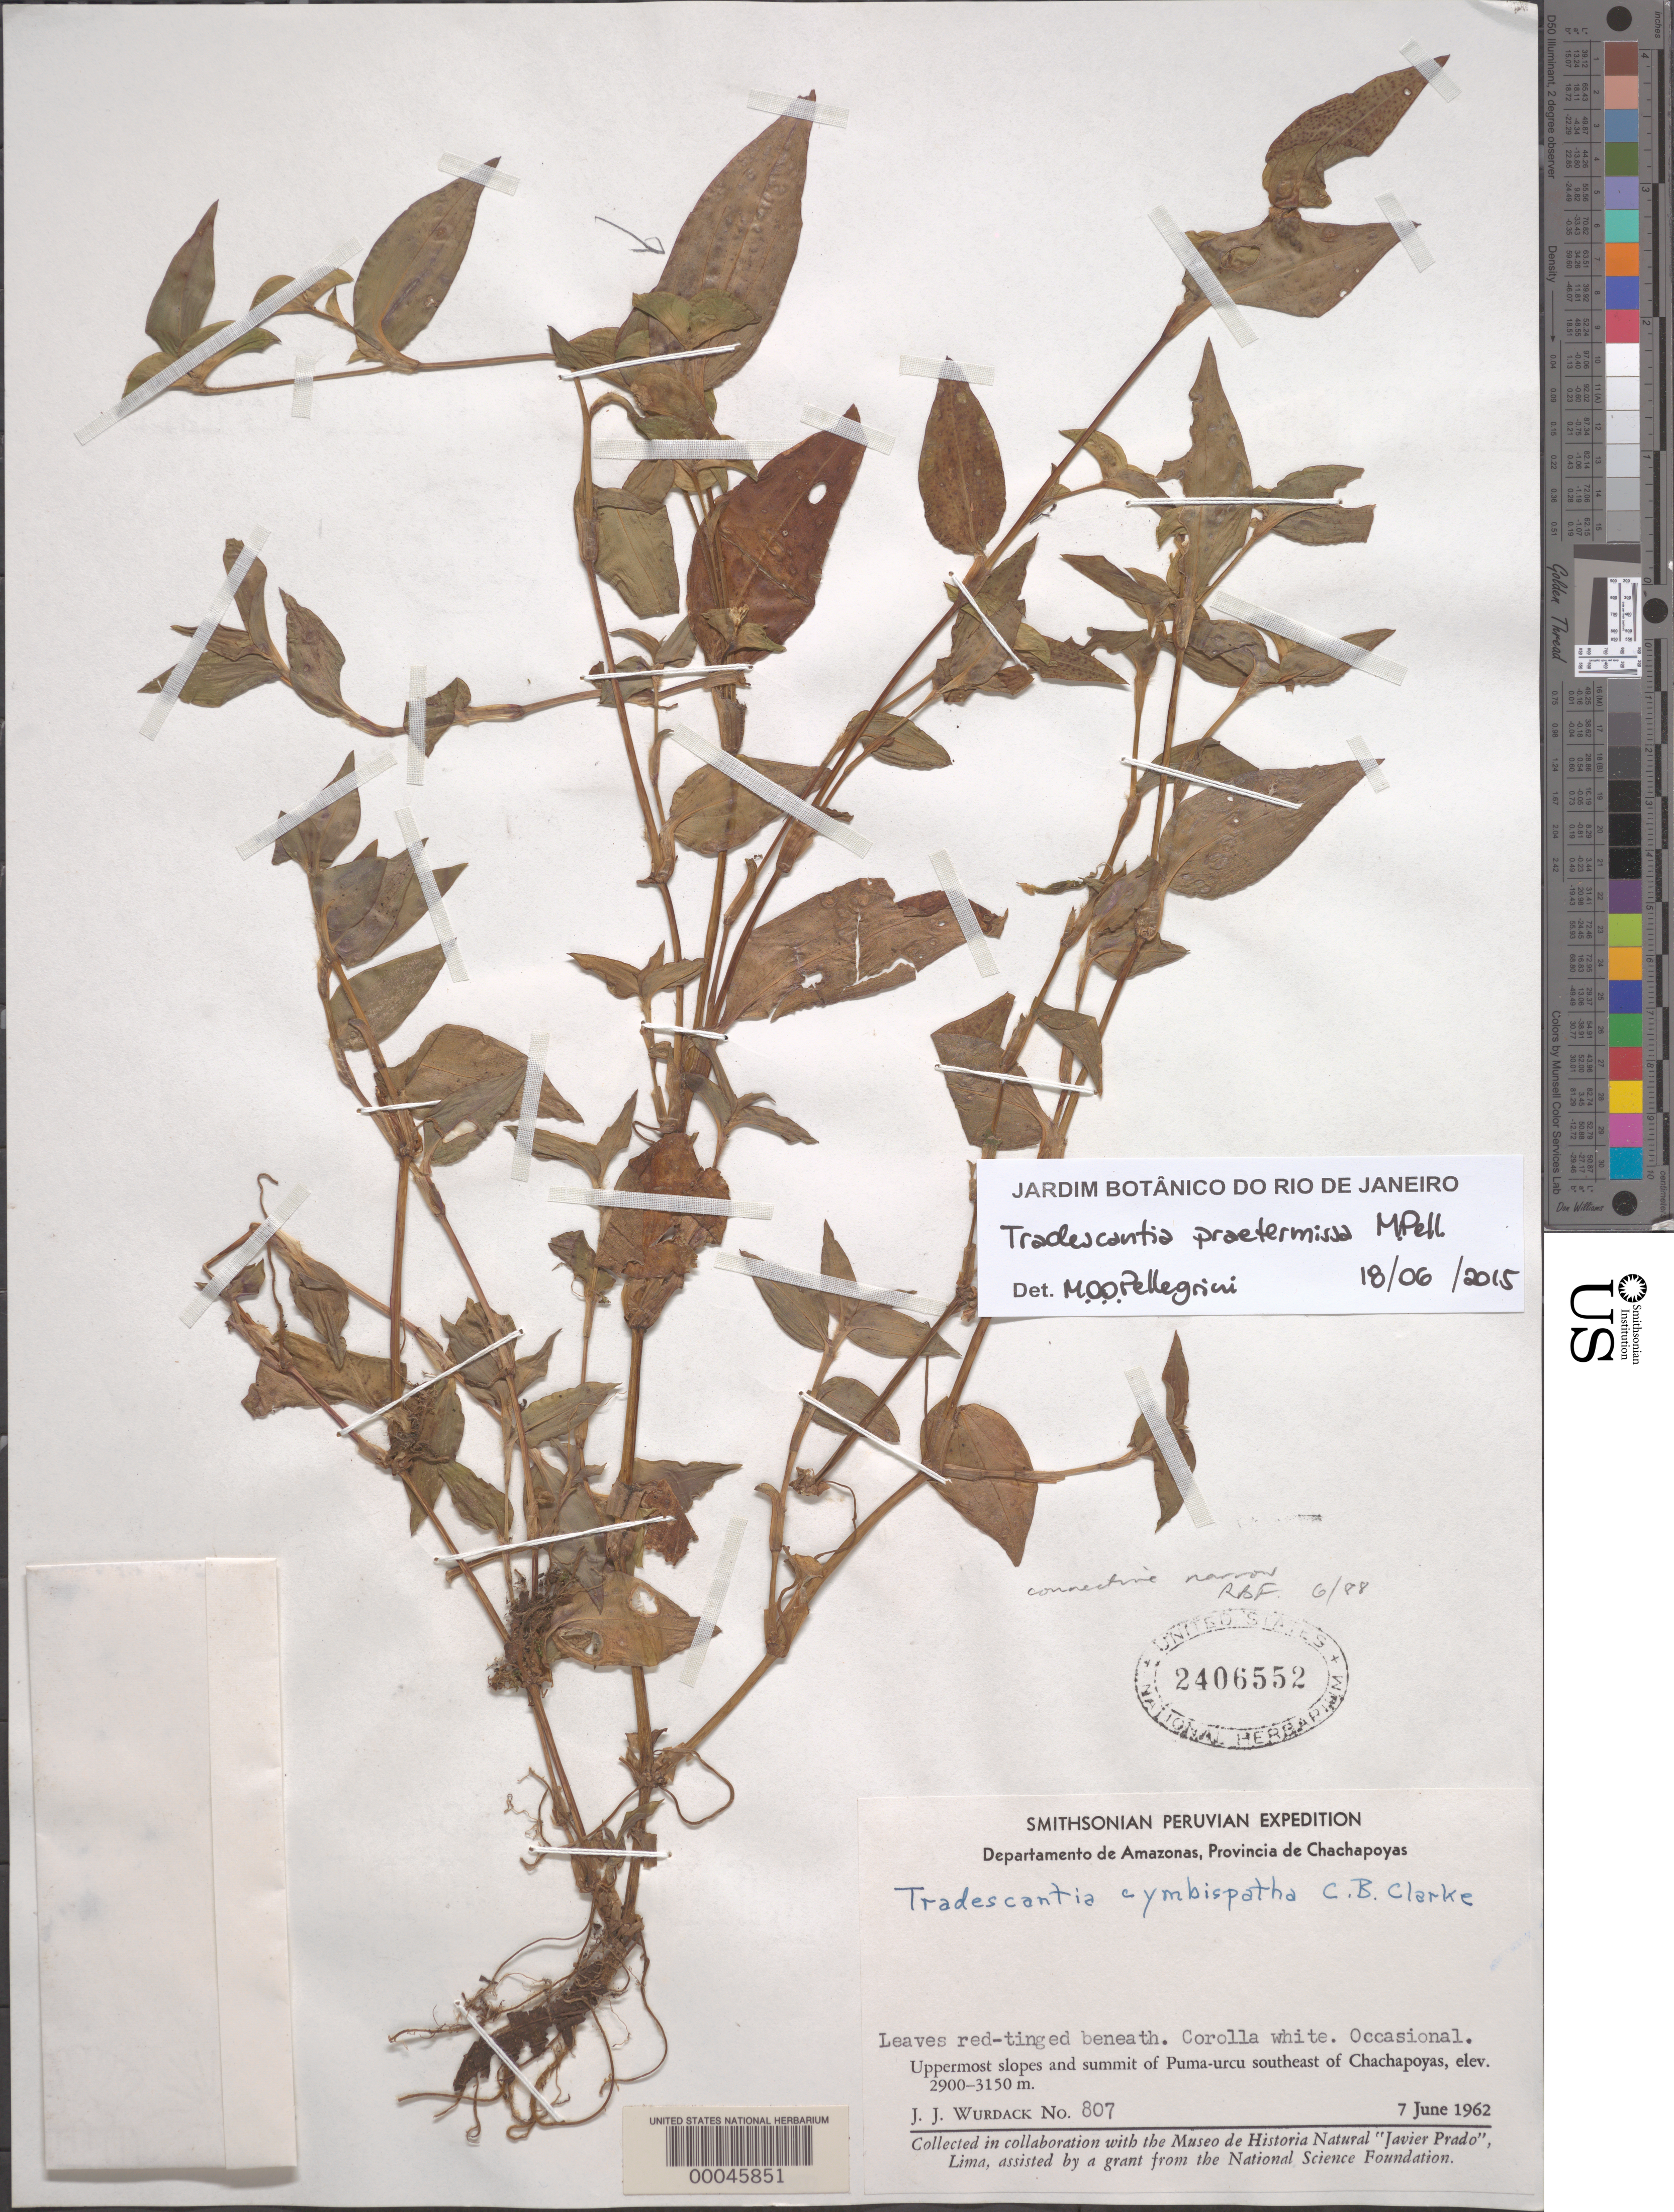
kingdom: Plantae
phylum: Tracheophyta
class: Liliopsida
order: Commelinales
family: Commelinaceae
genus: Tradescantia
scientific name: Tradescantia praetermissa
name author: M. Pell.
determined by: Pellegrini, M. O. de Oliveira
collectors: J. J. Wurdack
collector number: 807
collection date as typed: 07 Jun 1962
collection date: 1962-06-07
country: Peru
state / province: Amazonas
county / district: Chachapoyas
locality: Puma-Urcu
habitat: Summit and slopes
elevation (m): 2900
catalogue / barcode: US 2406552